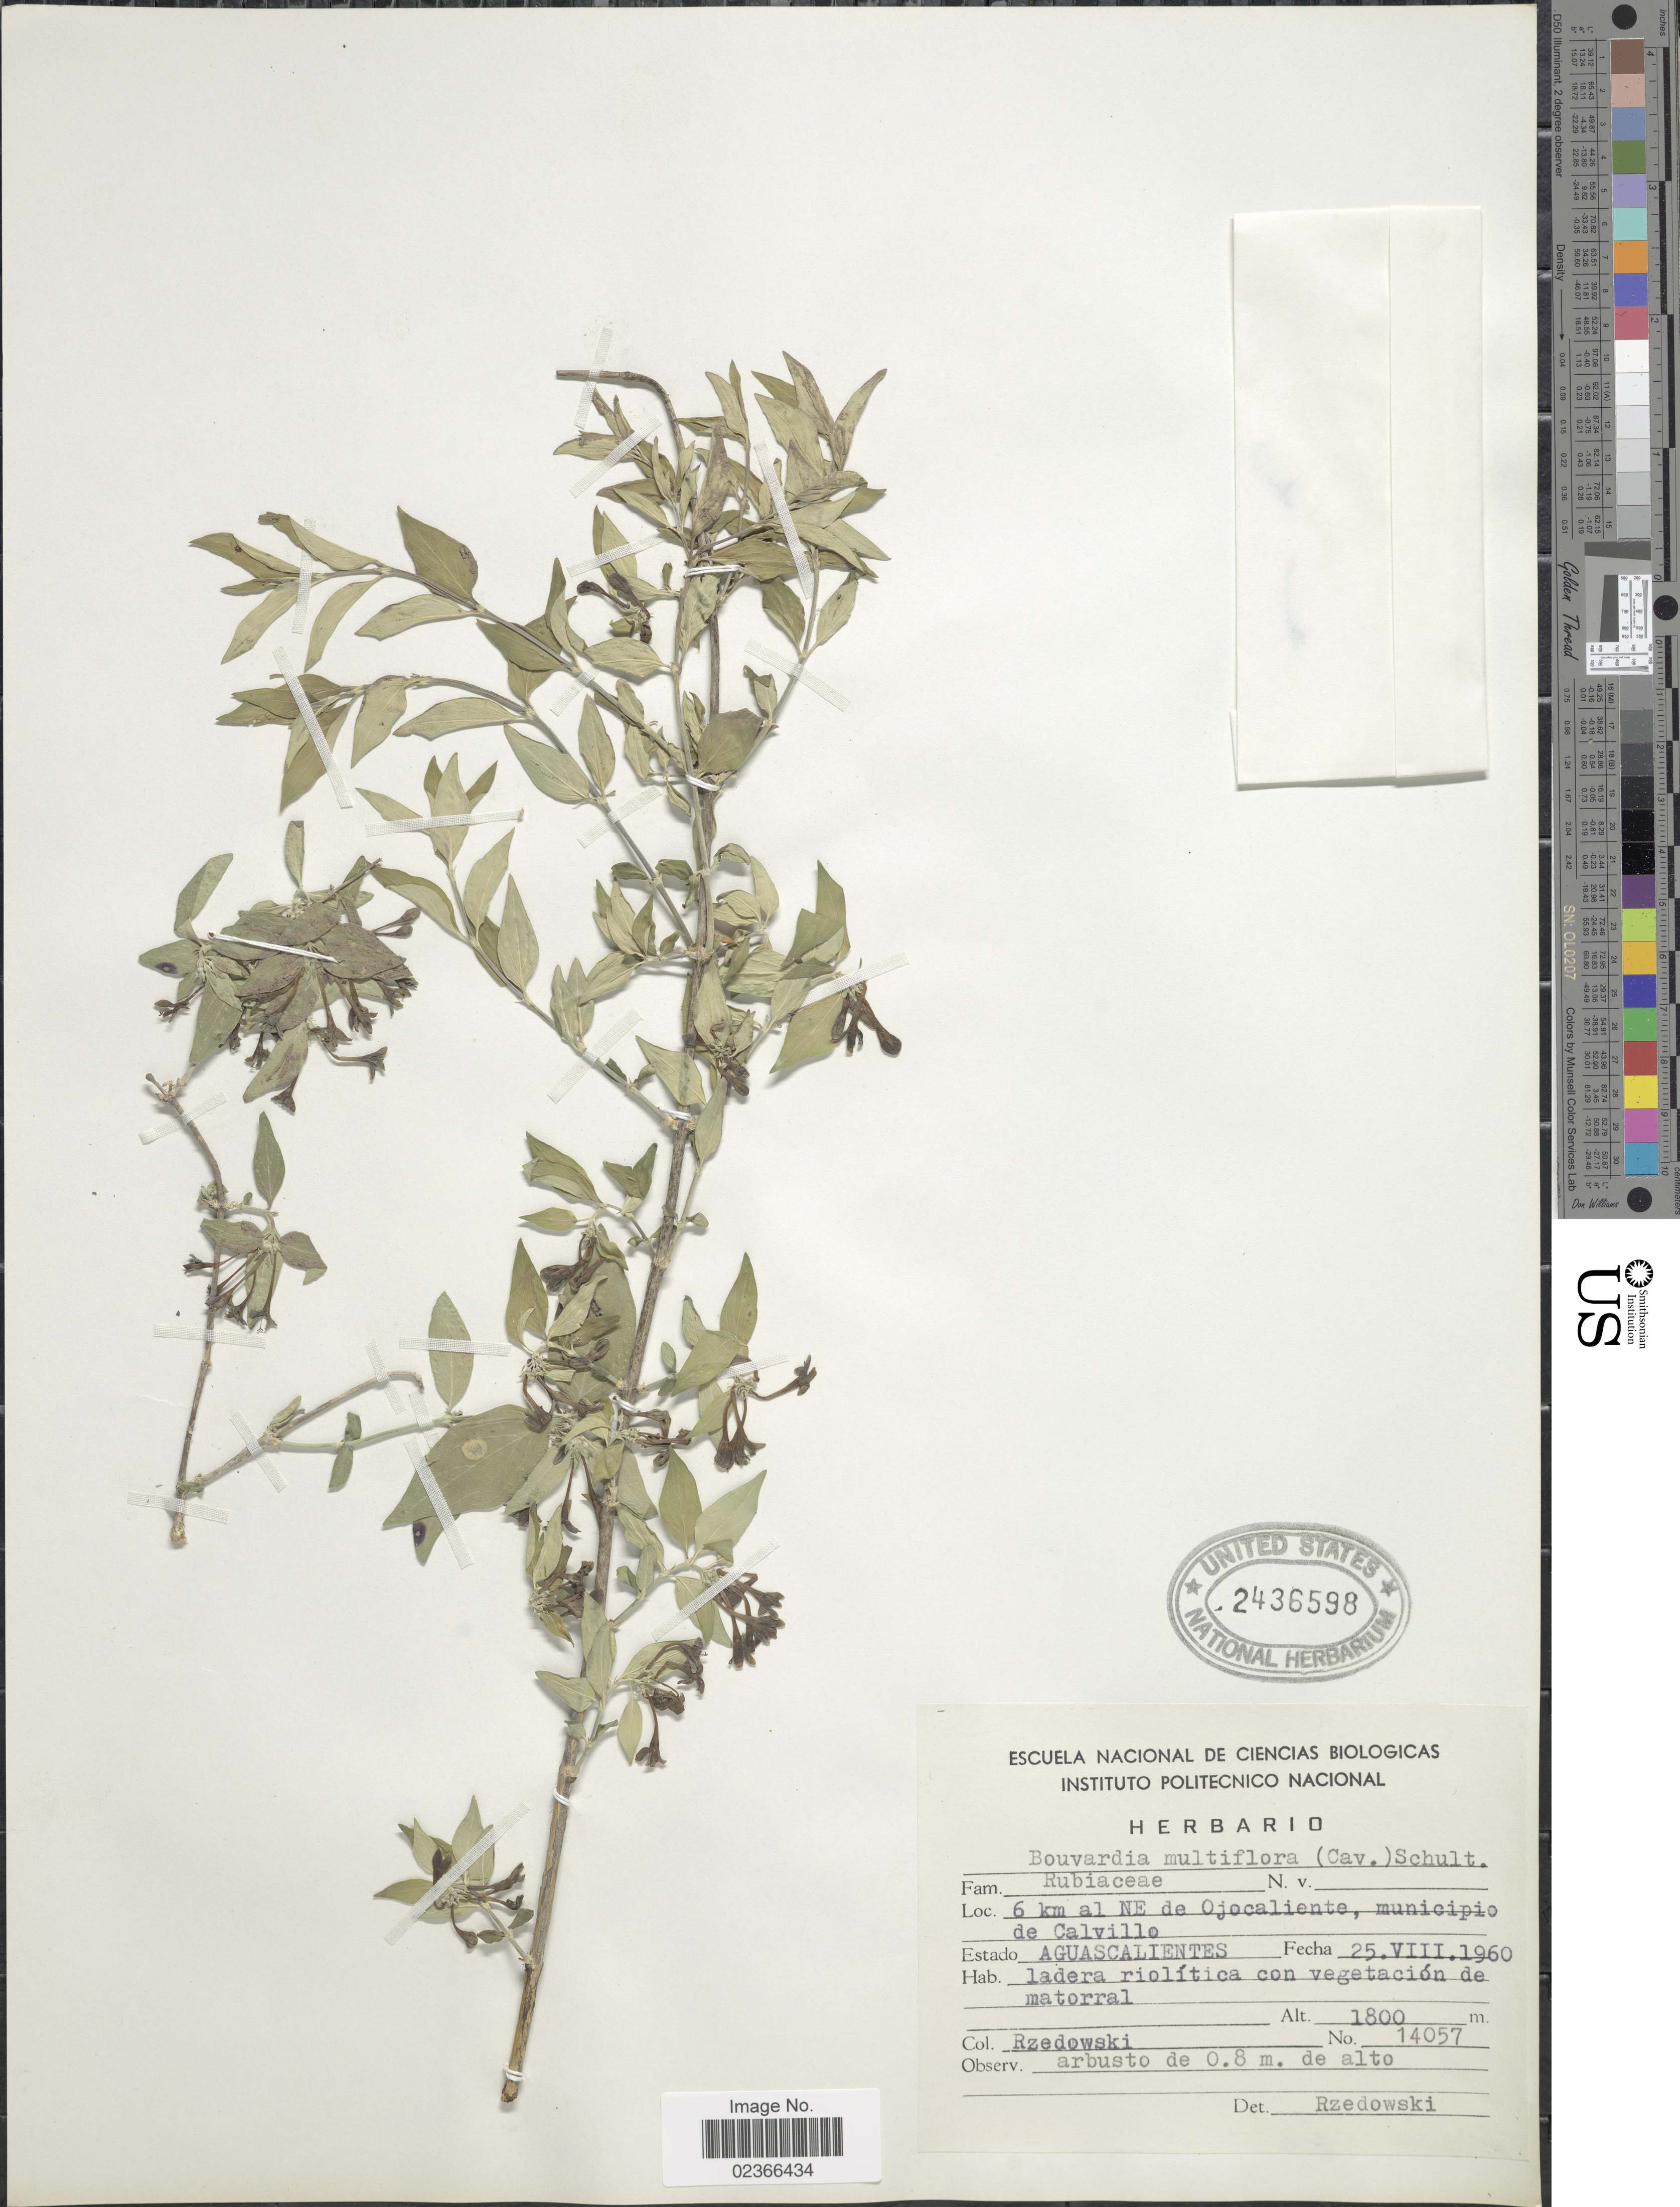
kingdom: Plantae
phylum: Tracheophyta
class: Magnoliopsida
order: Gentianales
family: Rubiaceae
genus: Bouvardia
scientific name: Bouvardia multiflora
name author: (Cav.) Schult.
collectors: Rzedowski, --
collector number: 14057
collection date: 1960-08-25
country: Mexico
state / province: Aguascalientes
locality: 6 km al NE de Ojocaliente, municipio de Calvillo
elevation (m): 1800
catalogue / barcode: US 2436598